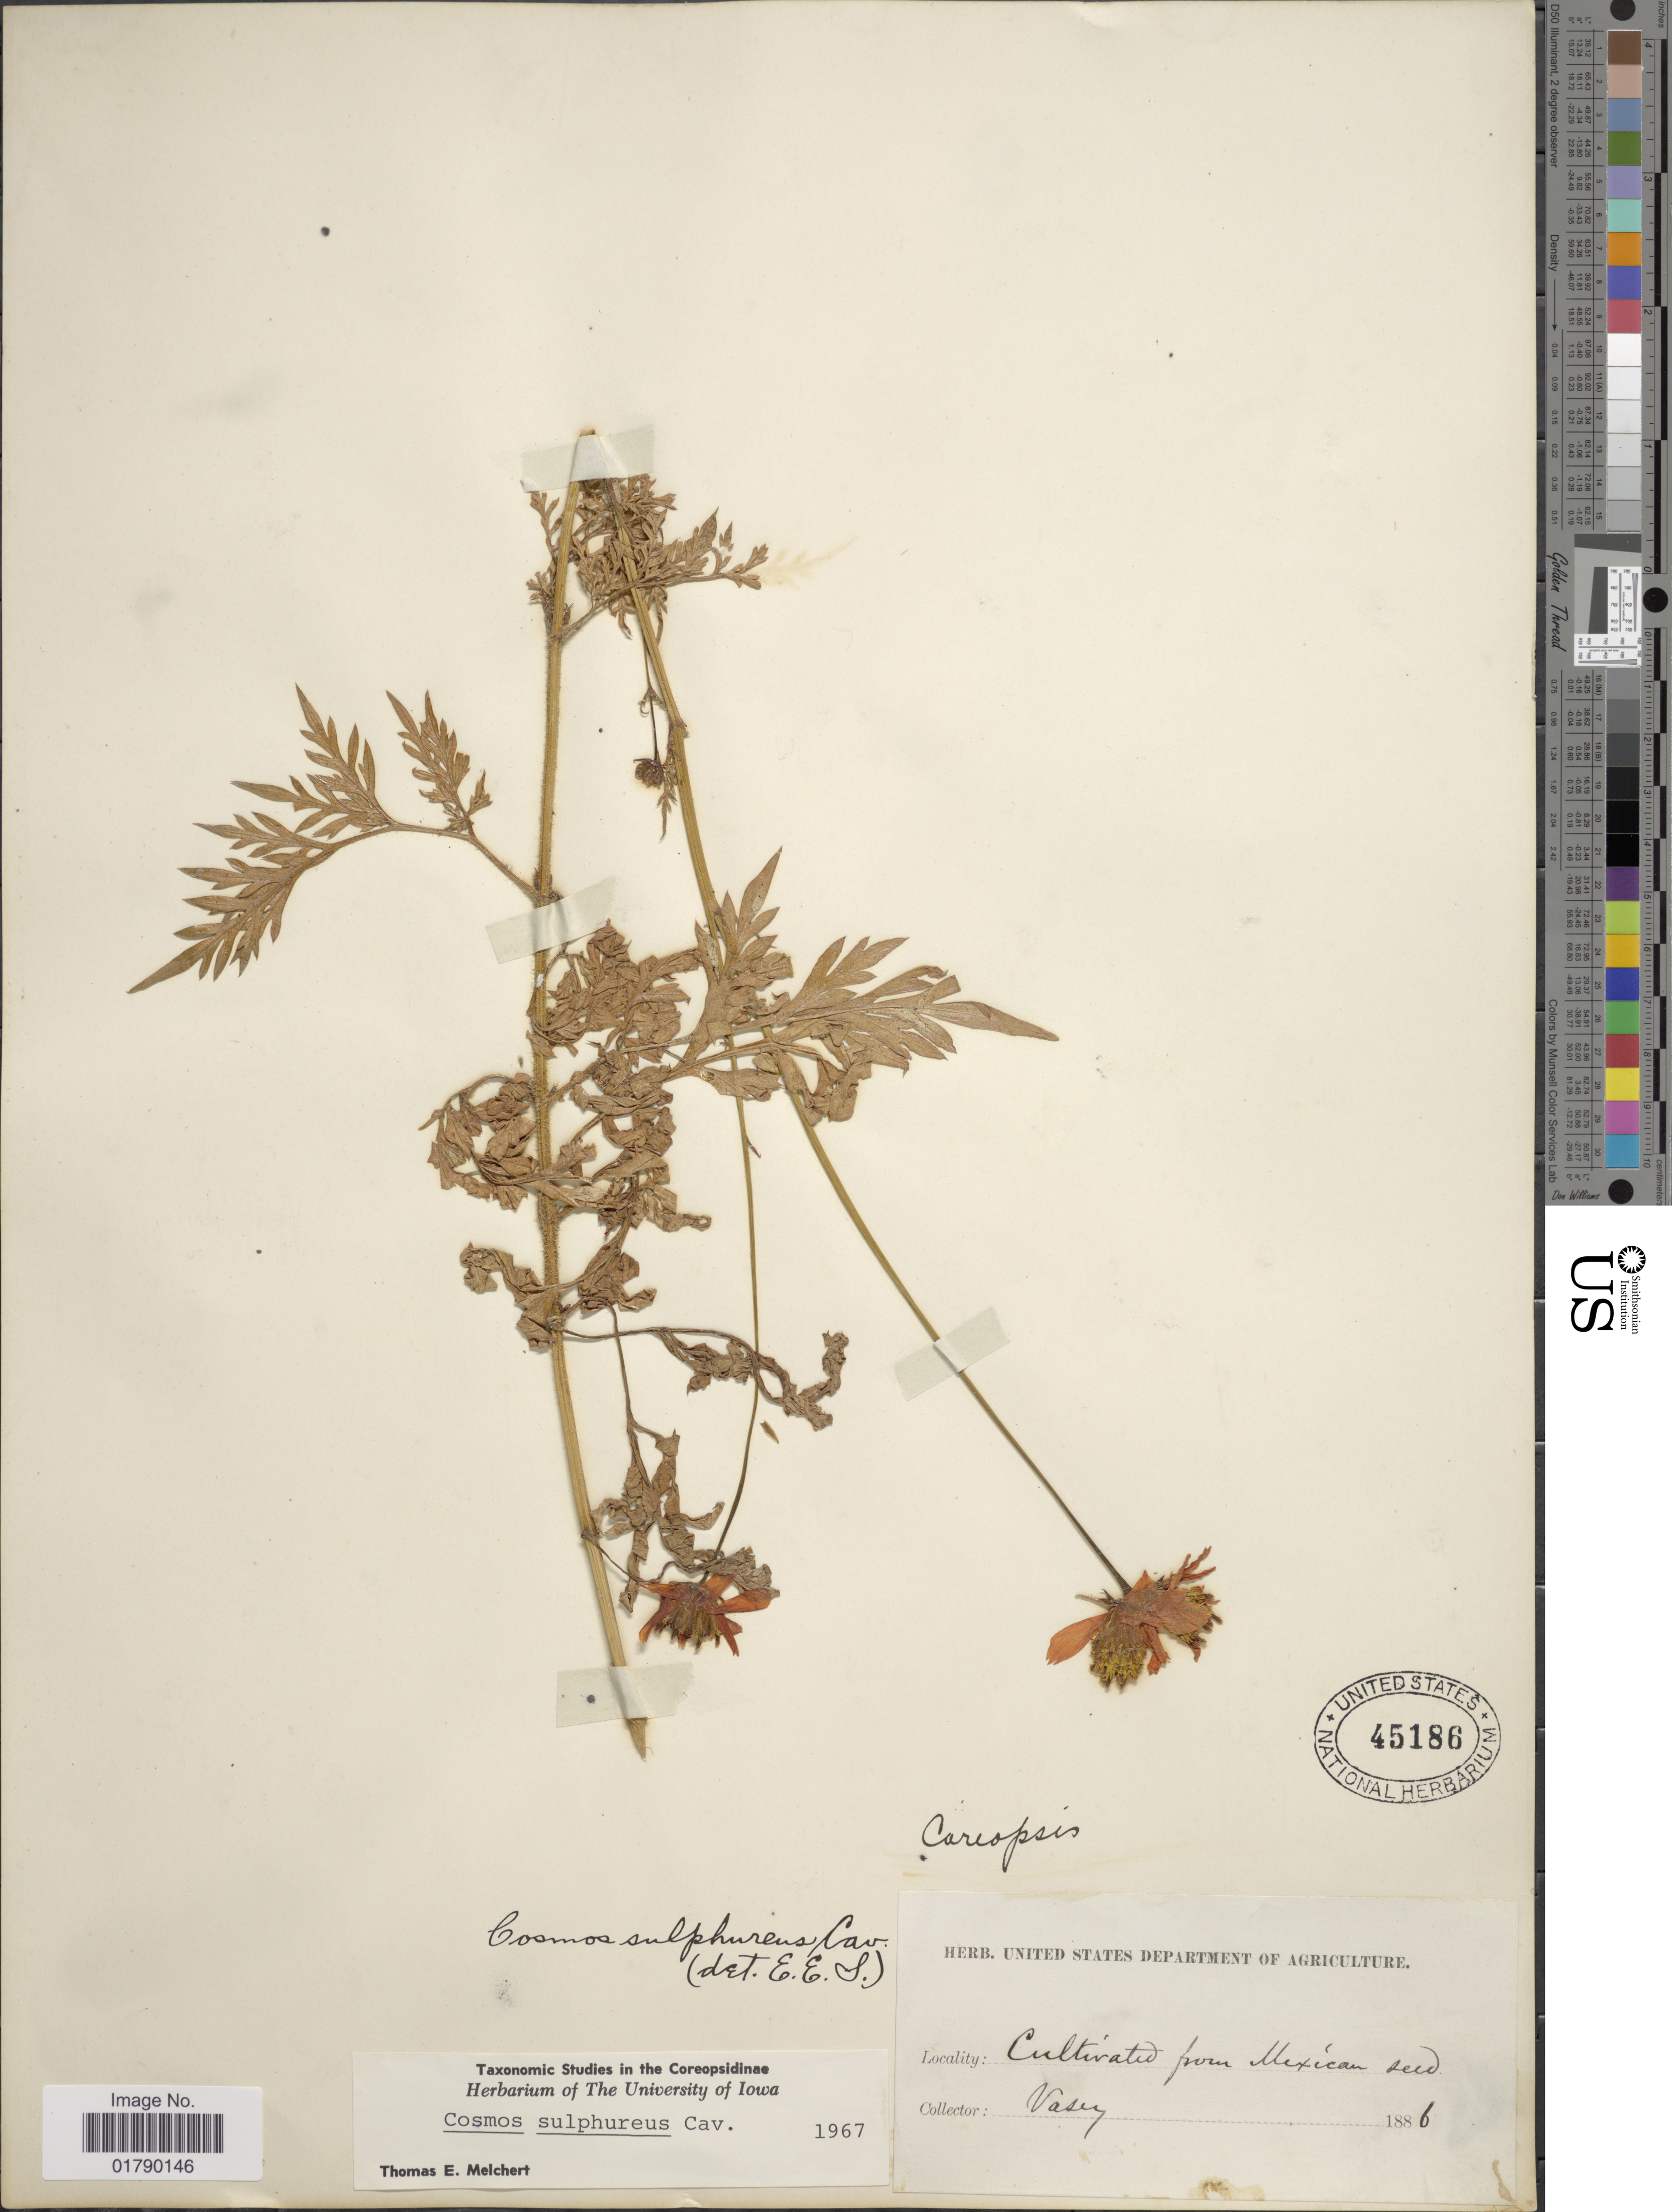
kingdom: Plantae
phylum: Tracheophyta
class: Magnoliopsida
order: Asterales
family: Asteraceae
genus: Cosmos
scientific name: Cosmos sulphureus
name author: Cav.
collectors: Vasey, --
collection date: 1886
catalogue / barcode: US 45186